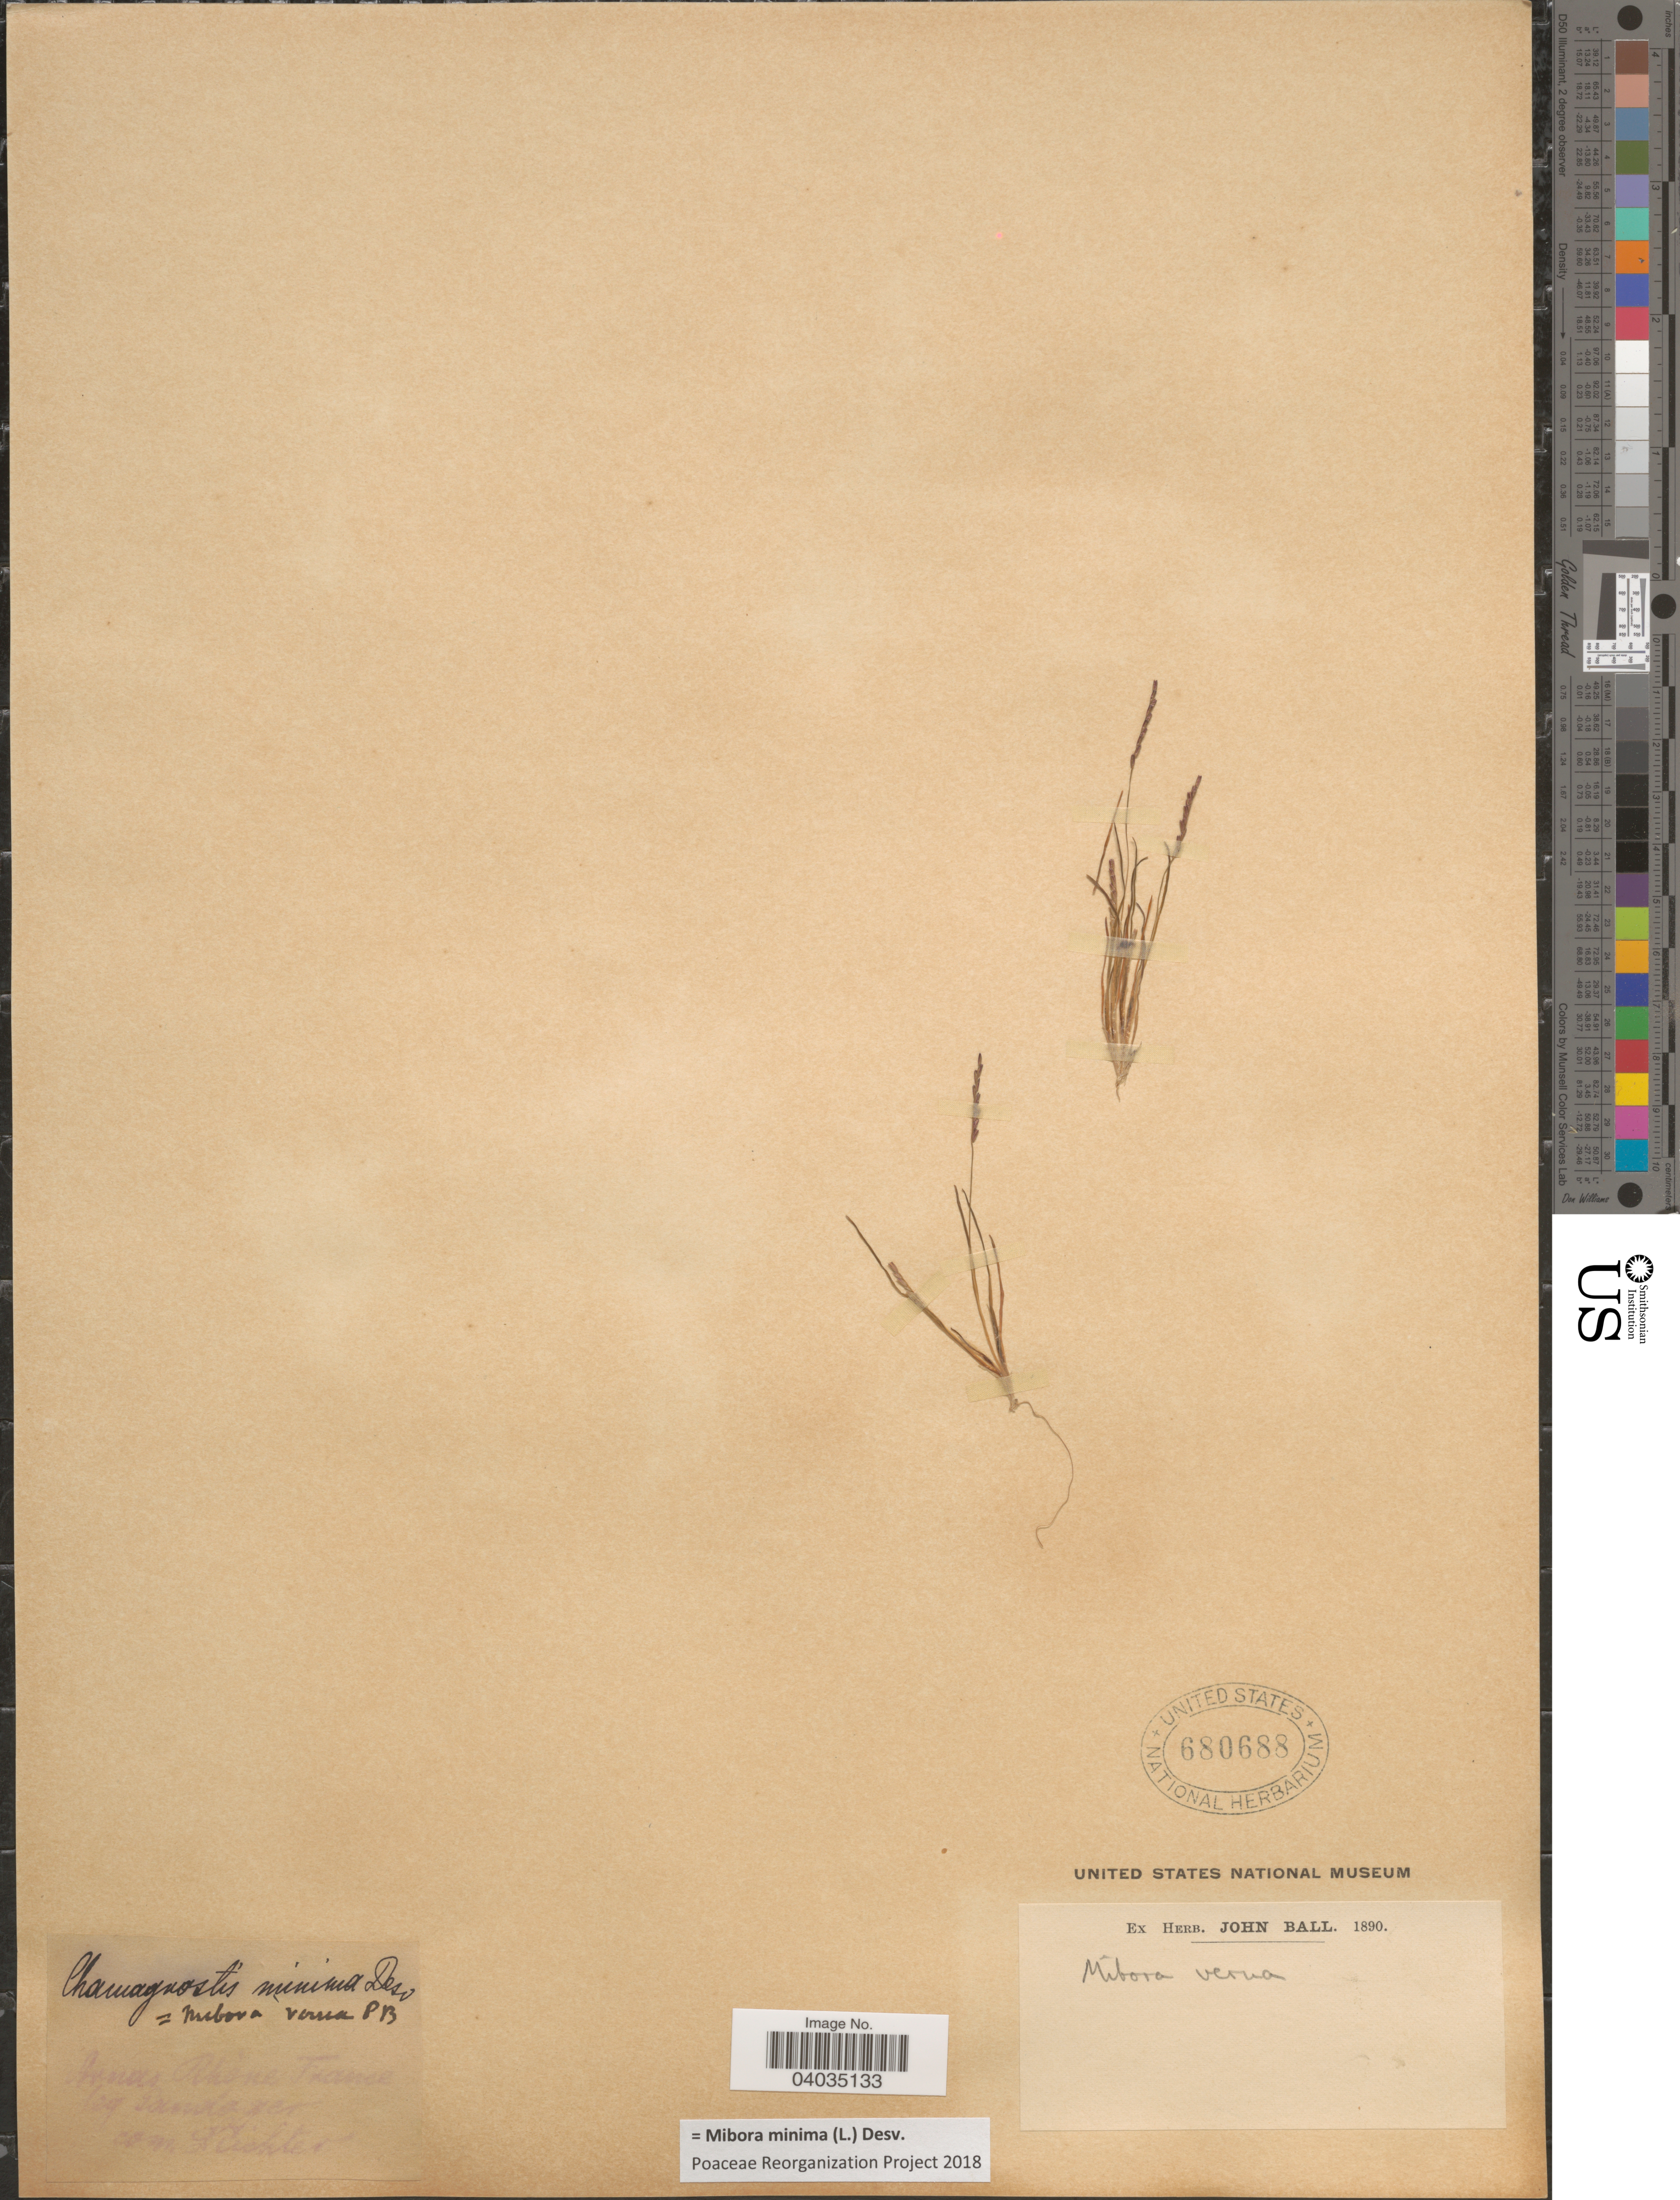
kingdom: Plantae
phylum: Tracheophyta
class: Liliopsida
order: Poales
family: Poaceae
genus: Mibora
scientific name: Mibora minima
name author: (L.) Desv.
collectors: Gandoger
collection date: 1890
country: France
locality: Arnas Rhone France.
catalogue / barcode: US 680688